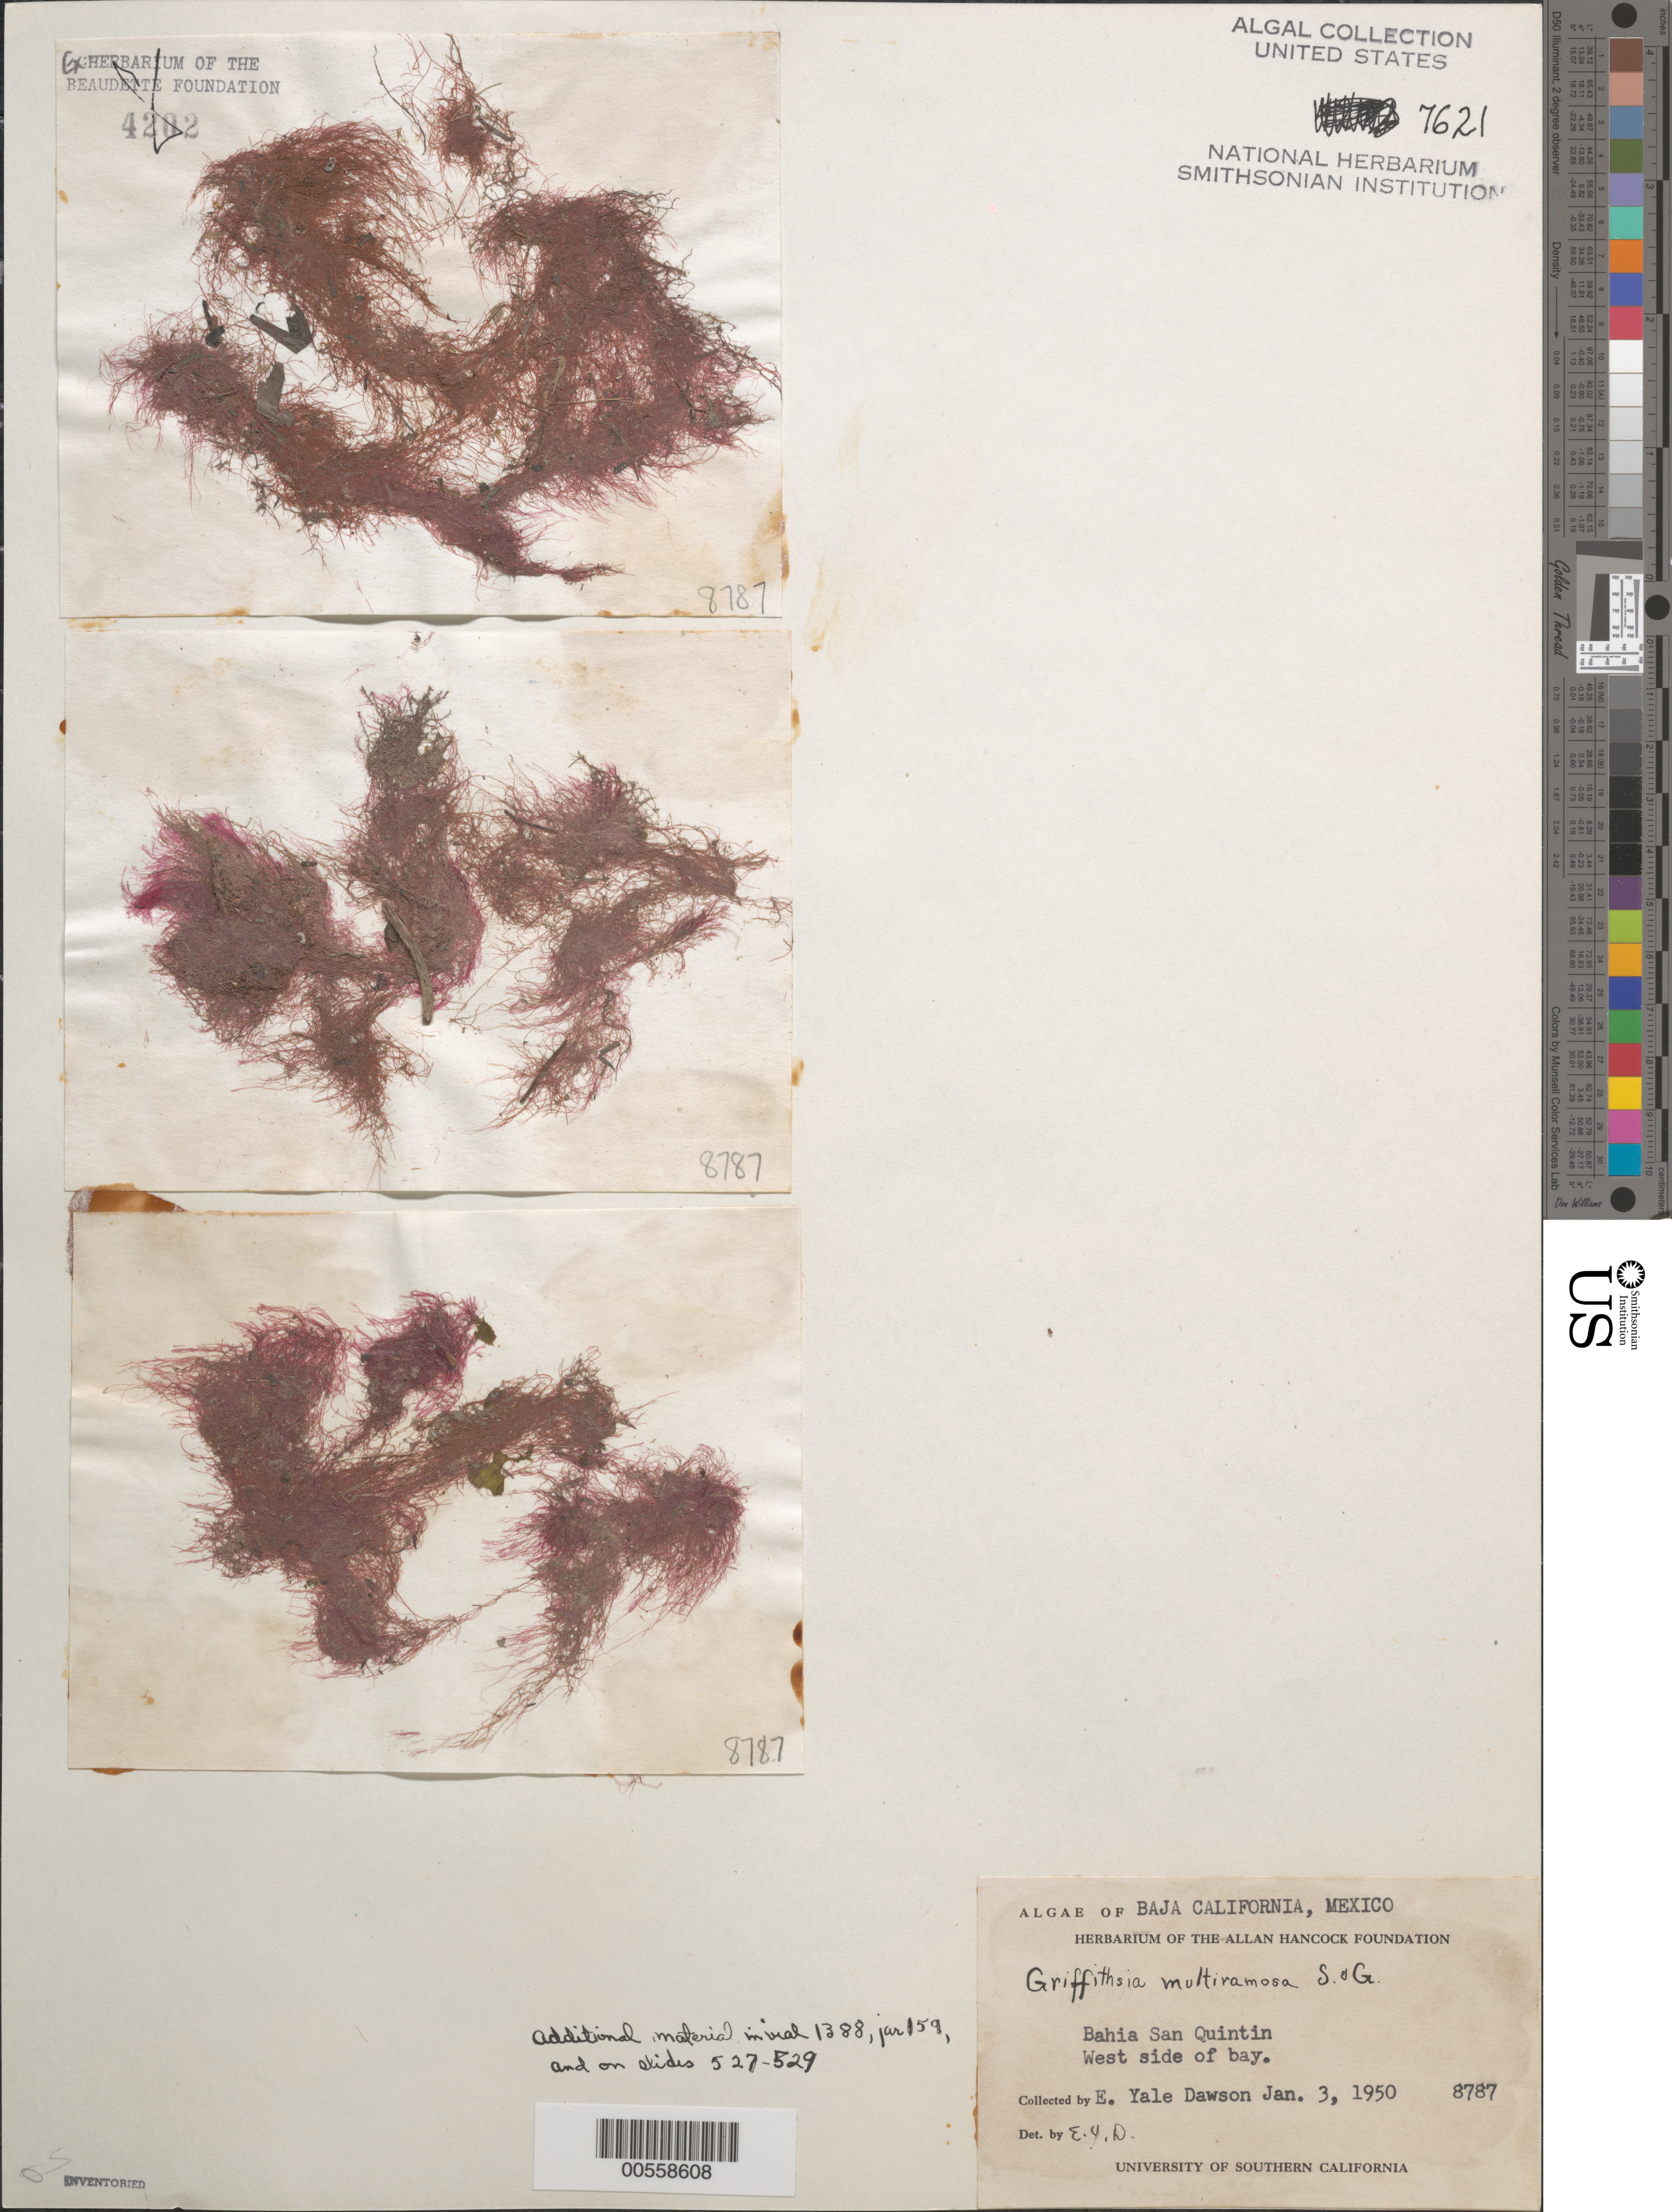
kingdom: Plantae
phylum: Rhodophyta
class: Florideophyceae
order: Ceramiales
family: Wrangeliaceae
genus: Anotrichium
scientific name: Anotrichium multiramosum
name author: (Setchell & N.L. Gardner) Baldock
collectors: E. Y. Dawson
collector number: EYD 8787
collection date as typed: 03 Jan 1950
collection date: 1950-01-03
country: Mexico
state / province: Baja California Norte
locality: Bahia San Quintin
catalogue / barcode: US 7621